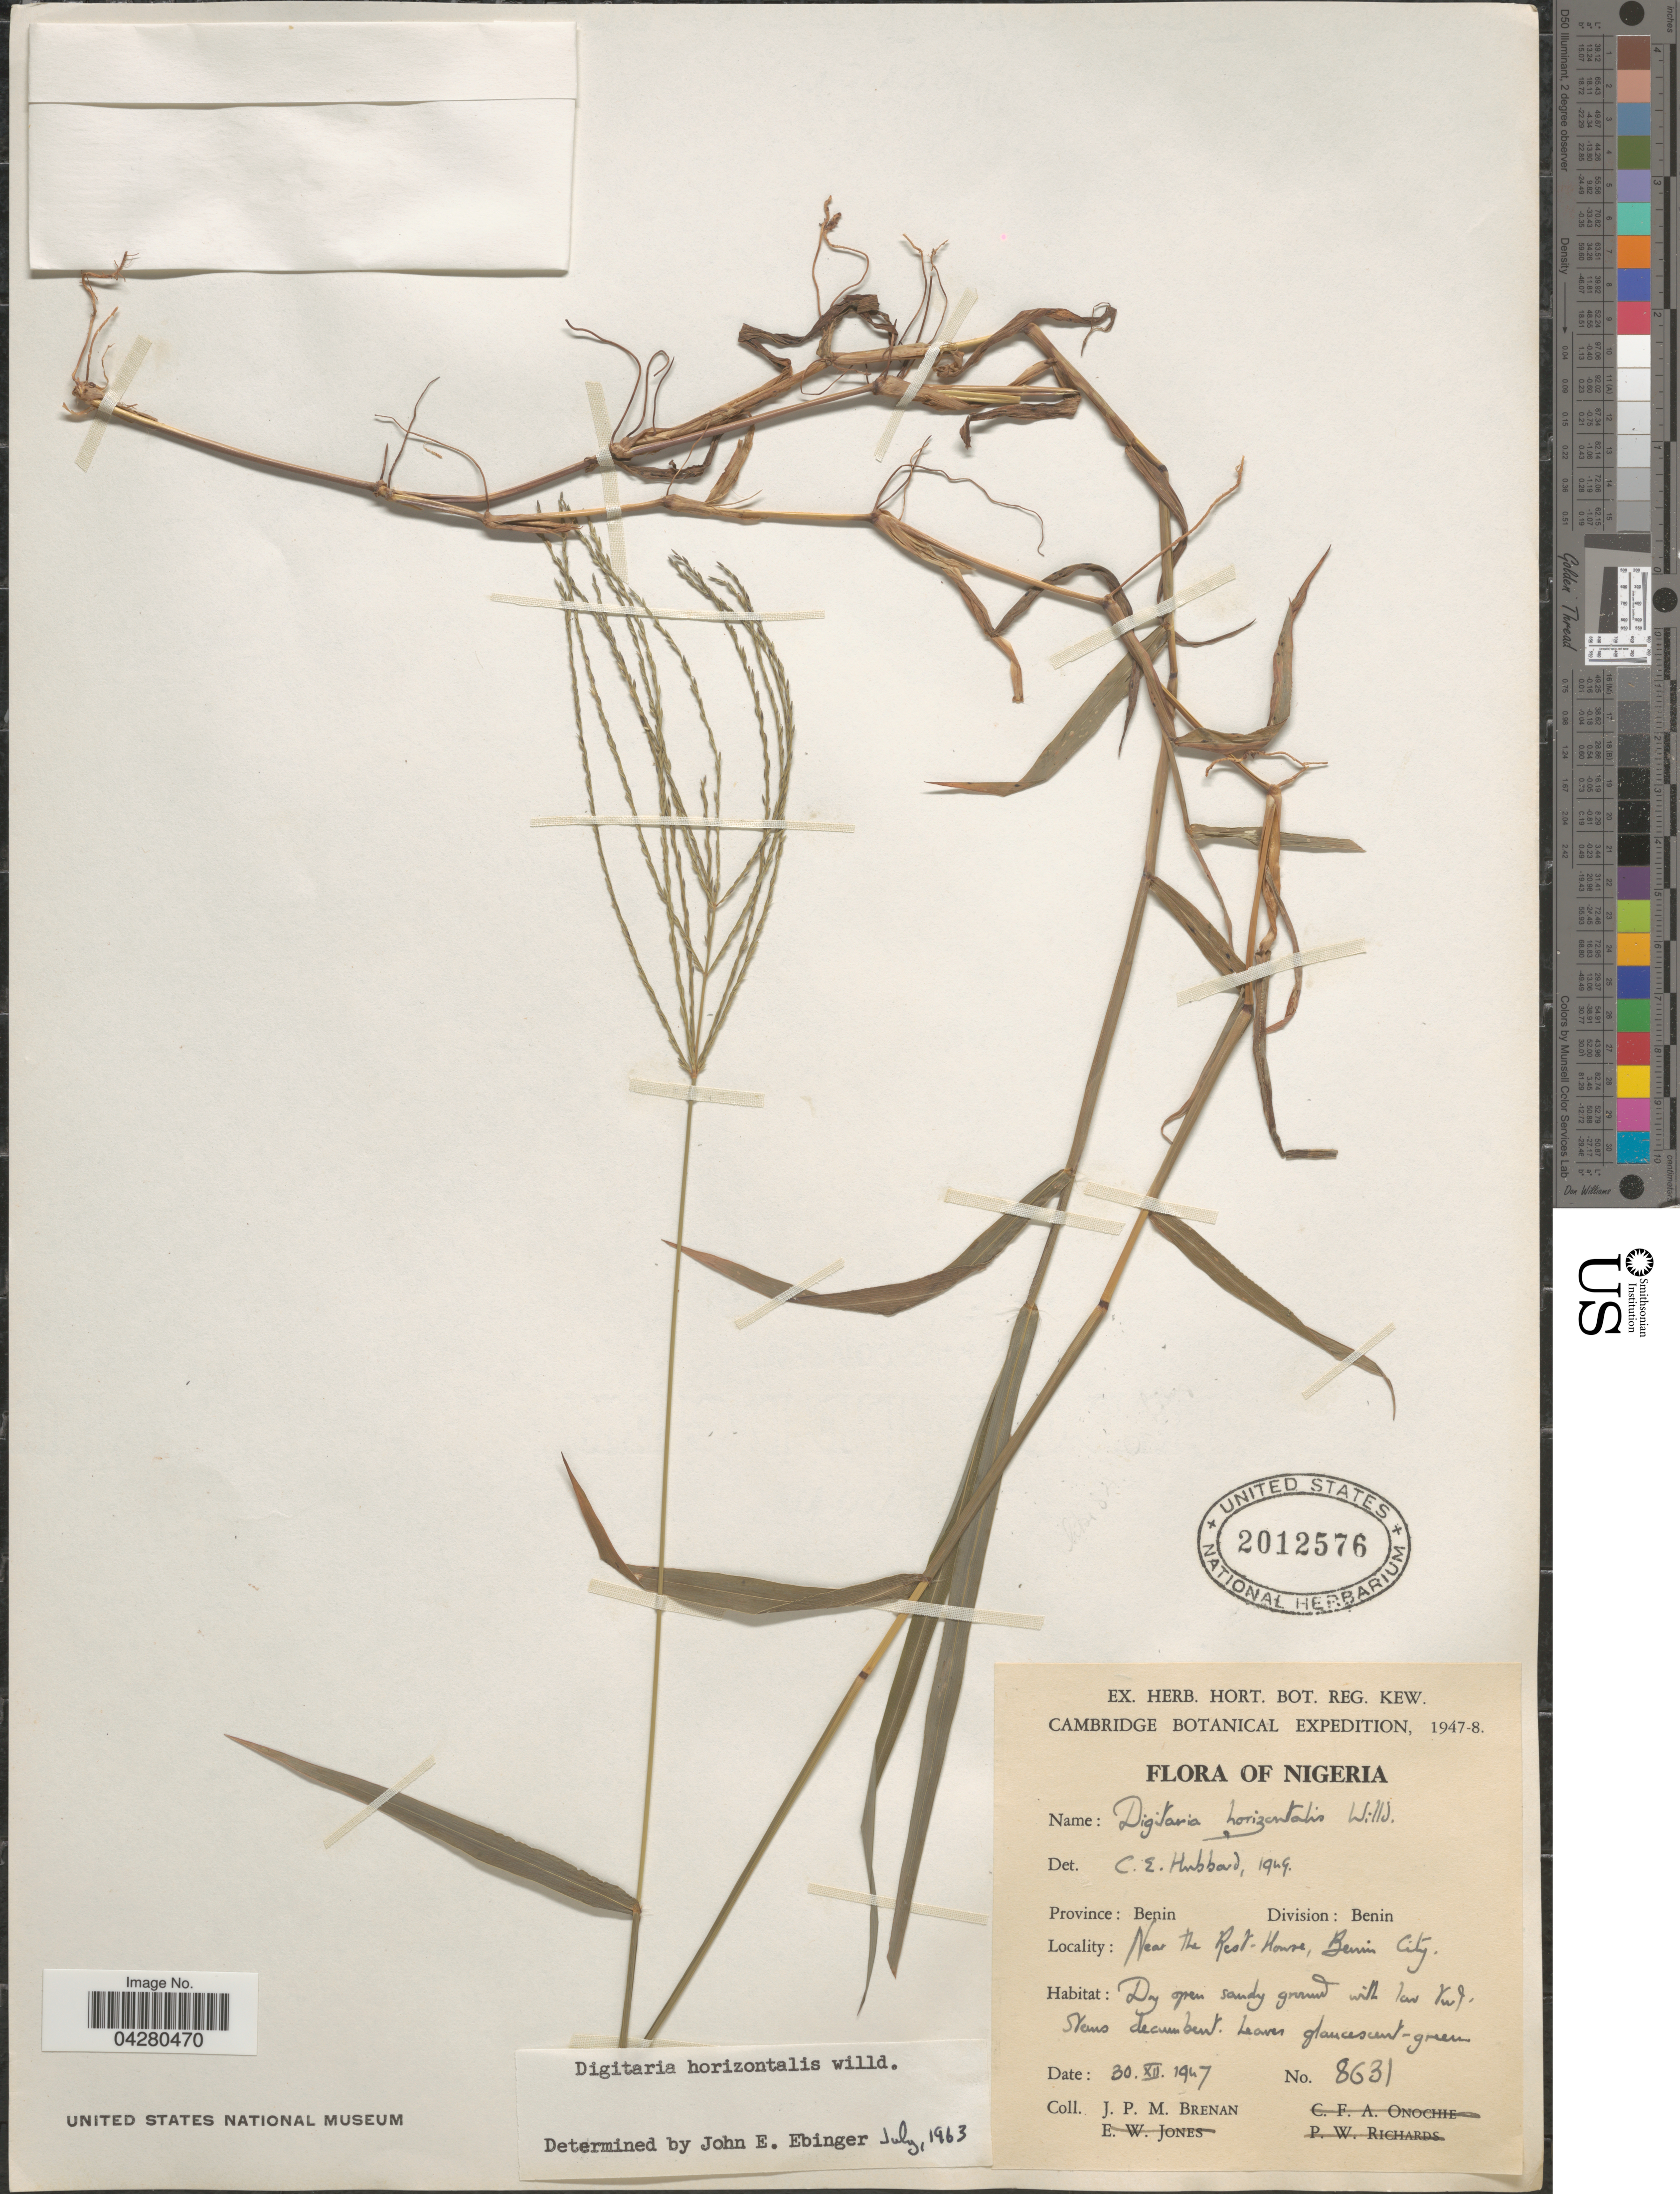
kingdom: Plantae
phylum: Tracheophyta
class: Liliopsida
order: Poales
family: Poaceae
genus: Digitaria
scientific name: Digitaria horizontalis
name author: Willd.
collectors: J. Brenan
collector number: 8631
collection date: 1947-12-30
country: Nigeria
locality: Cambridge Botanical Expedition, 1947-8. Province: Benin. Division: Benin. Near the Rest-House, Benin City.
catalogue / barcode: US 2012576